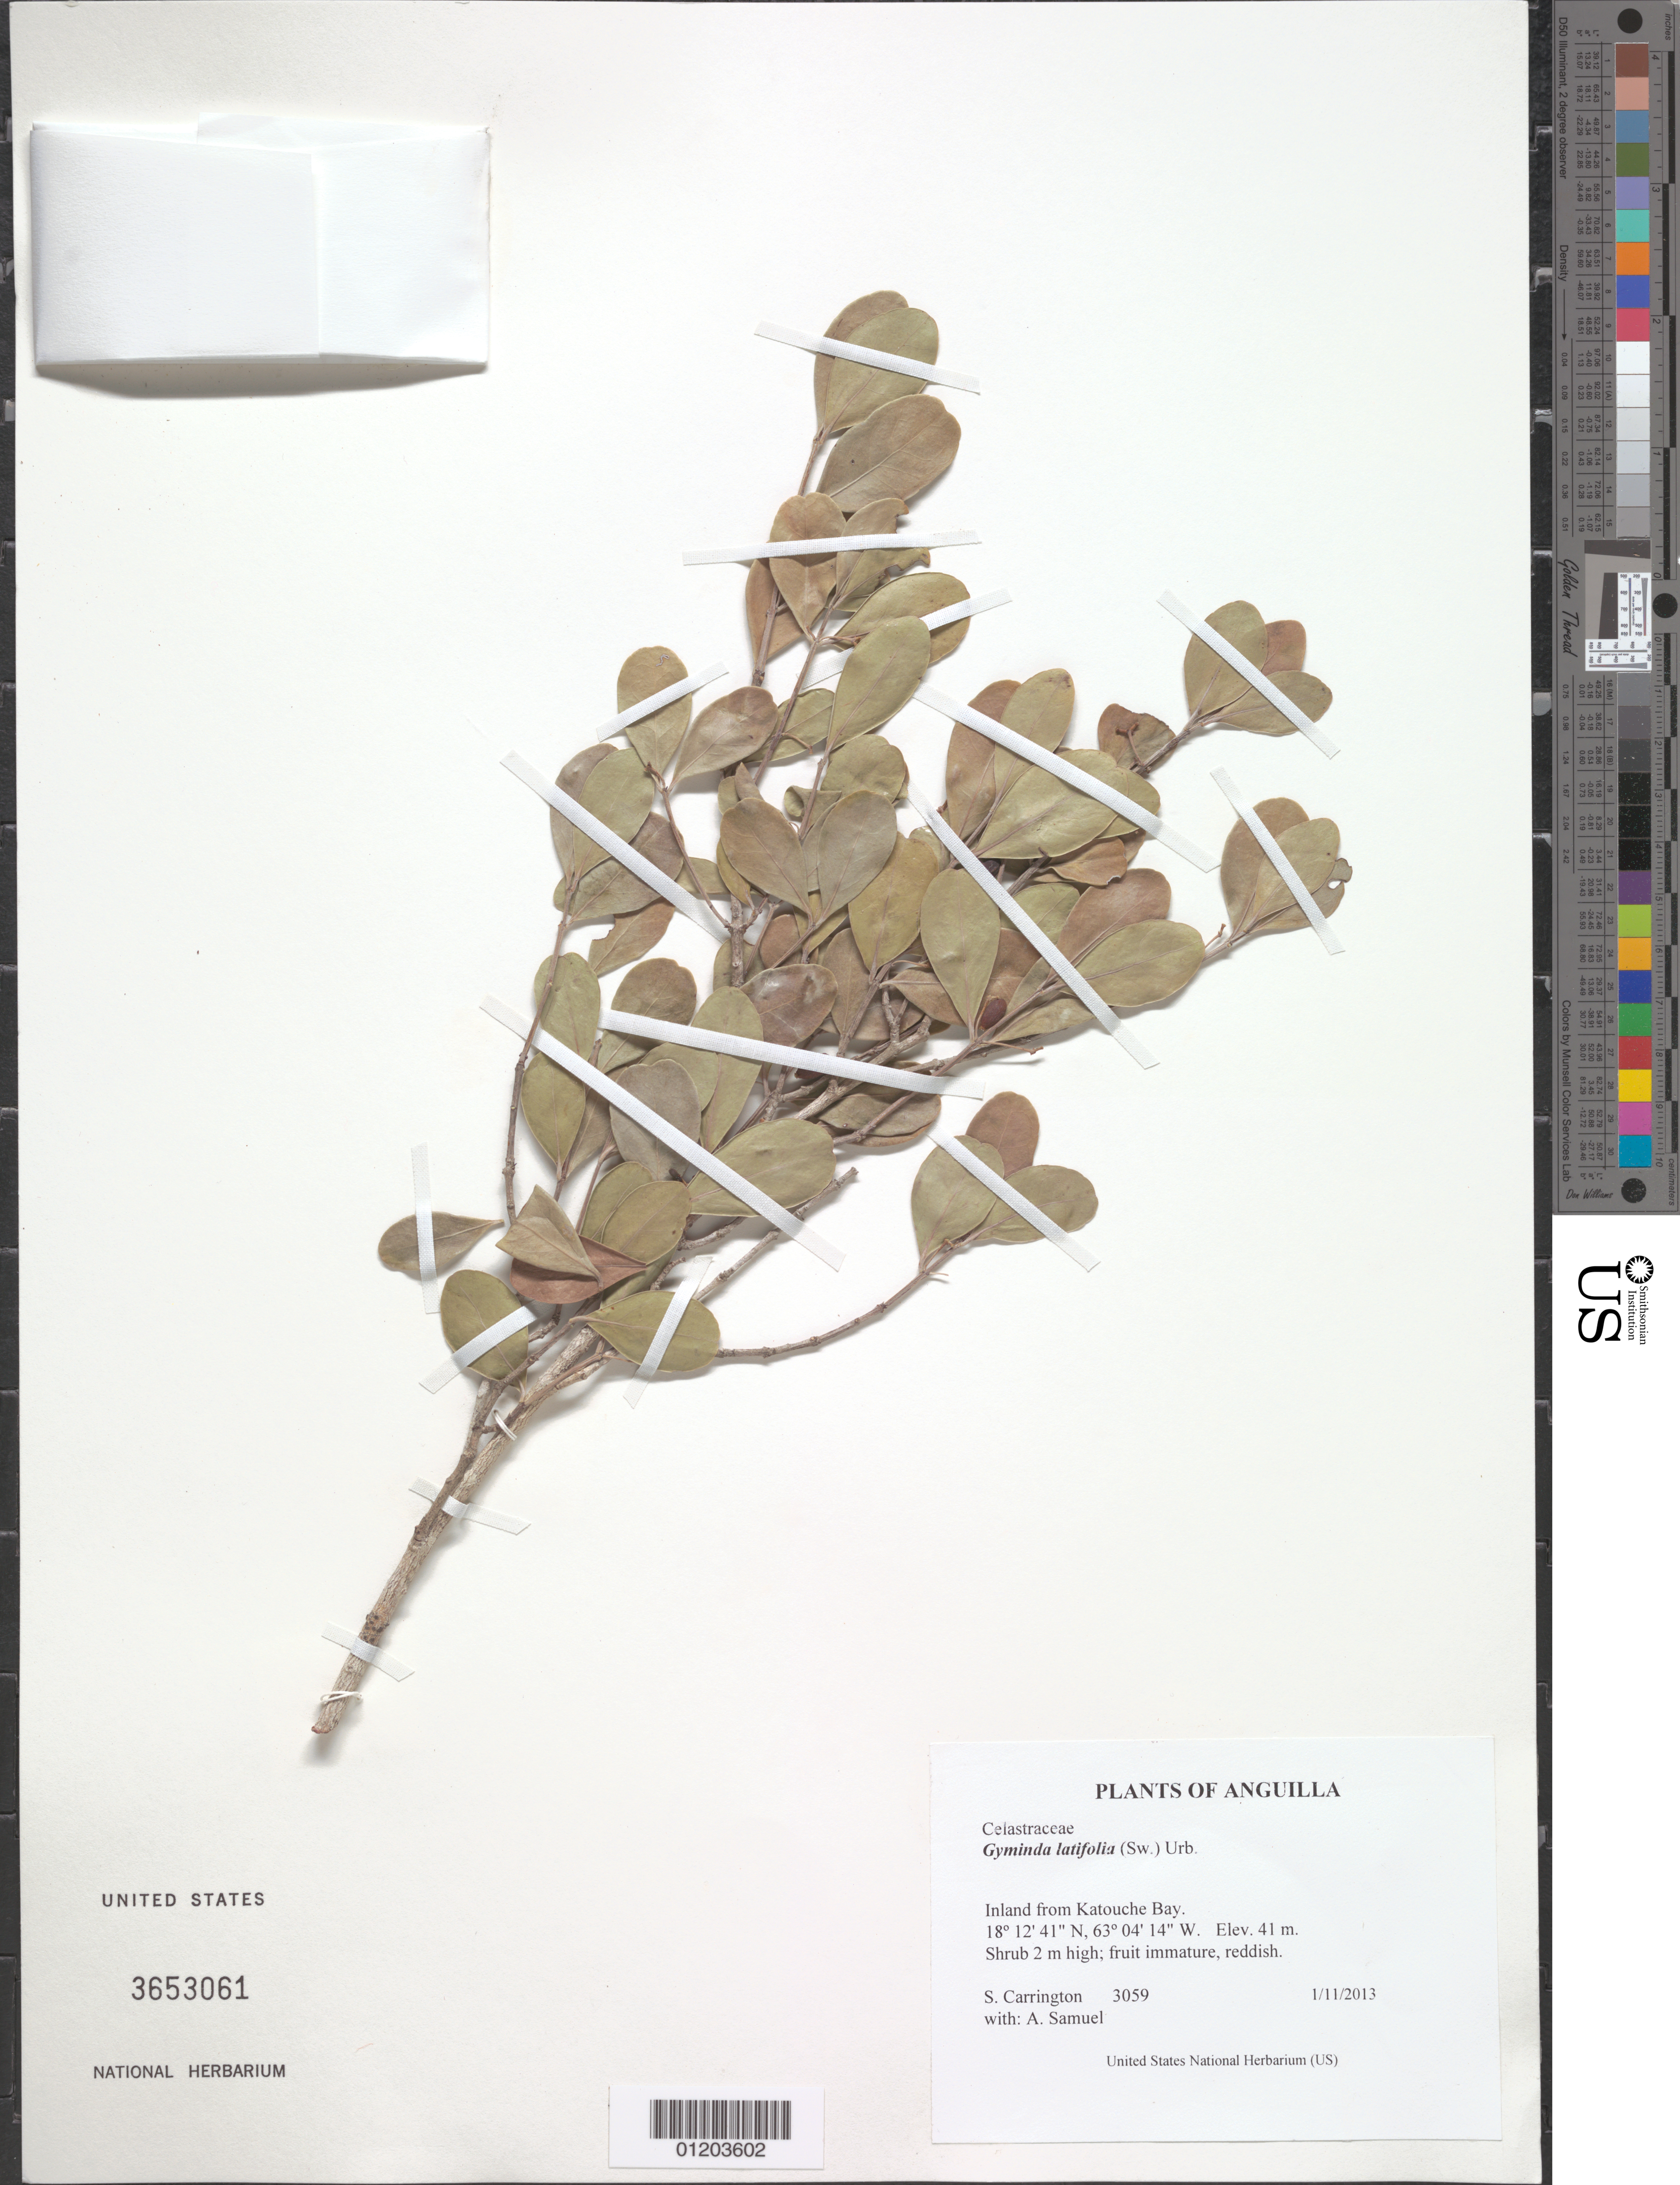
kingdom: Plantae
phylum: Tracheophyta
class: Magnoliopsida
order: Celastrales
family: Celastraceae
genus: Gyminda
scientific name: Gyminda latifolia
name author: (Sw.) Urb.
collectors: C. M. S. Carrington & A. Samuel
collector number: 3059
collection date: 2013-01-11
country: Anguilla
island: Anguilla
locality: Katouche Bay, inland.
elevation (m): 41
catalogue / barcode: US 3653061